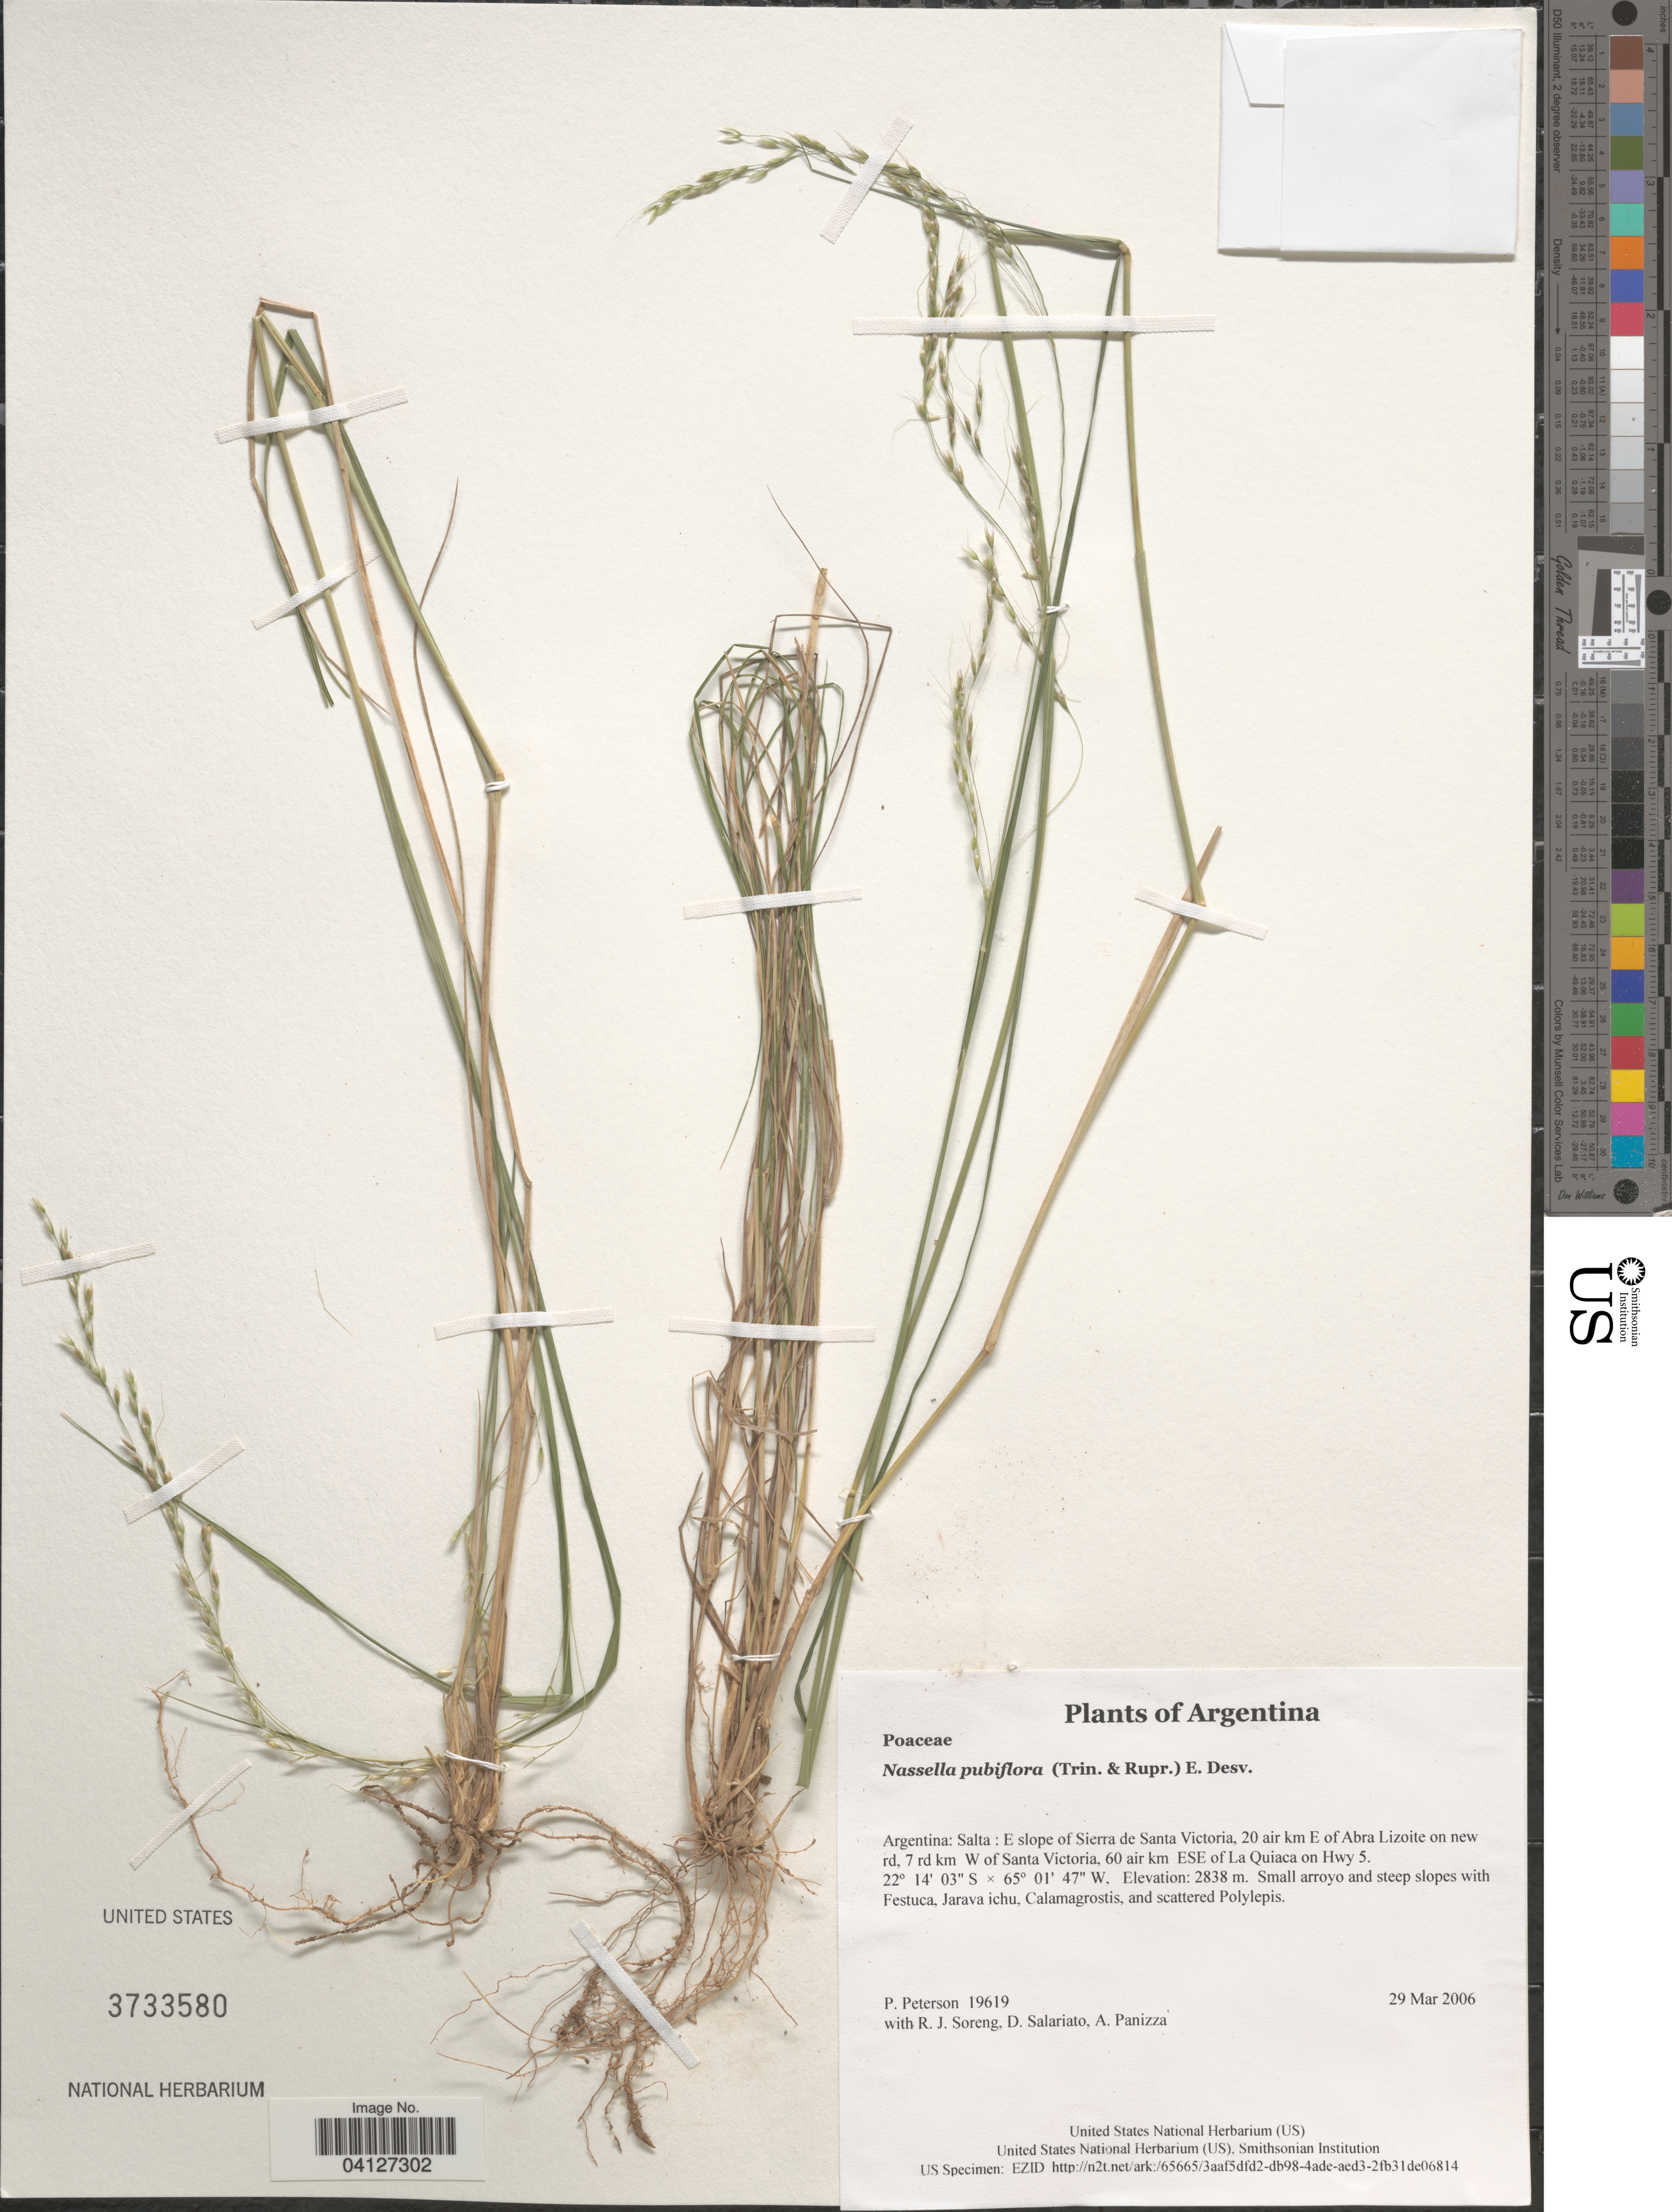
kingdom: Plantae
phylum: Tracheophyta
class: Liliopsida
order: Poales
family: Poaceae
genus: Nassella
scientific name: Nassella pubiflora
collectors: P. Peterson, R. J. Soreng, D. Salariato & A. Panizza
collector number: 19619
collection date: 2006-03-29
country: Argentina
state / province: Salta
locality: E slope of Sierra de Santa Victoria, 20 air km E of Abra Lizoite on new rd, 7 rd km W of Santa Victoria, 60 air km ESE of La Quiaca on Hwy 5.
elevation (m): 2838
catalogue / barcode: US 3733580